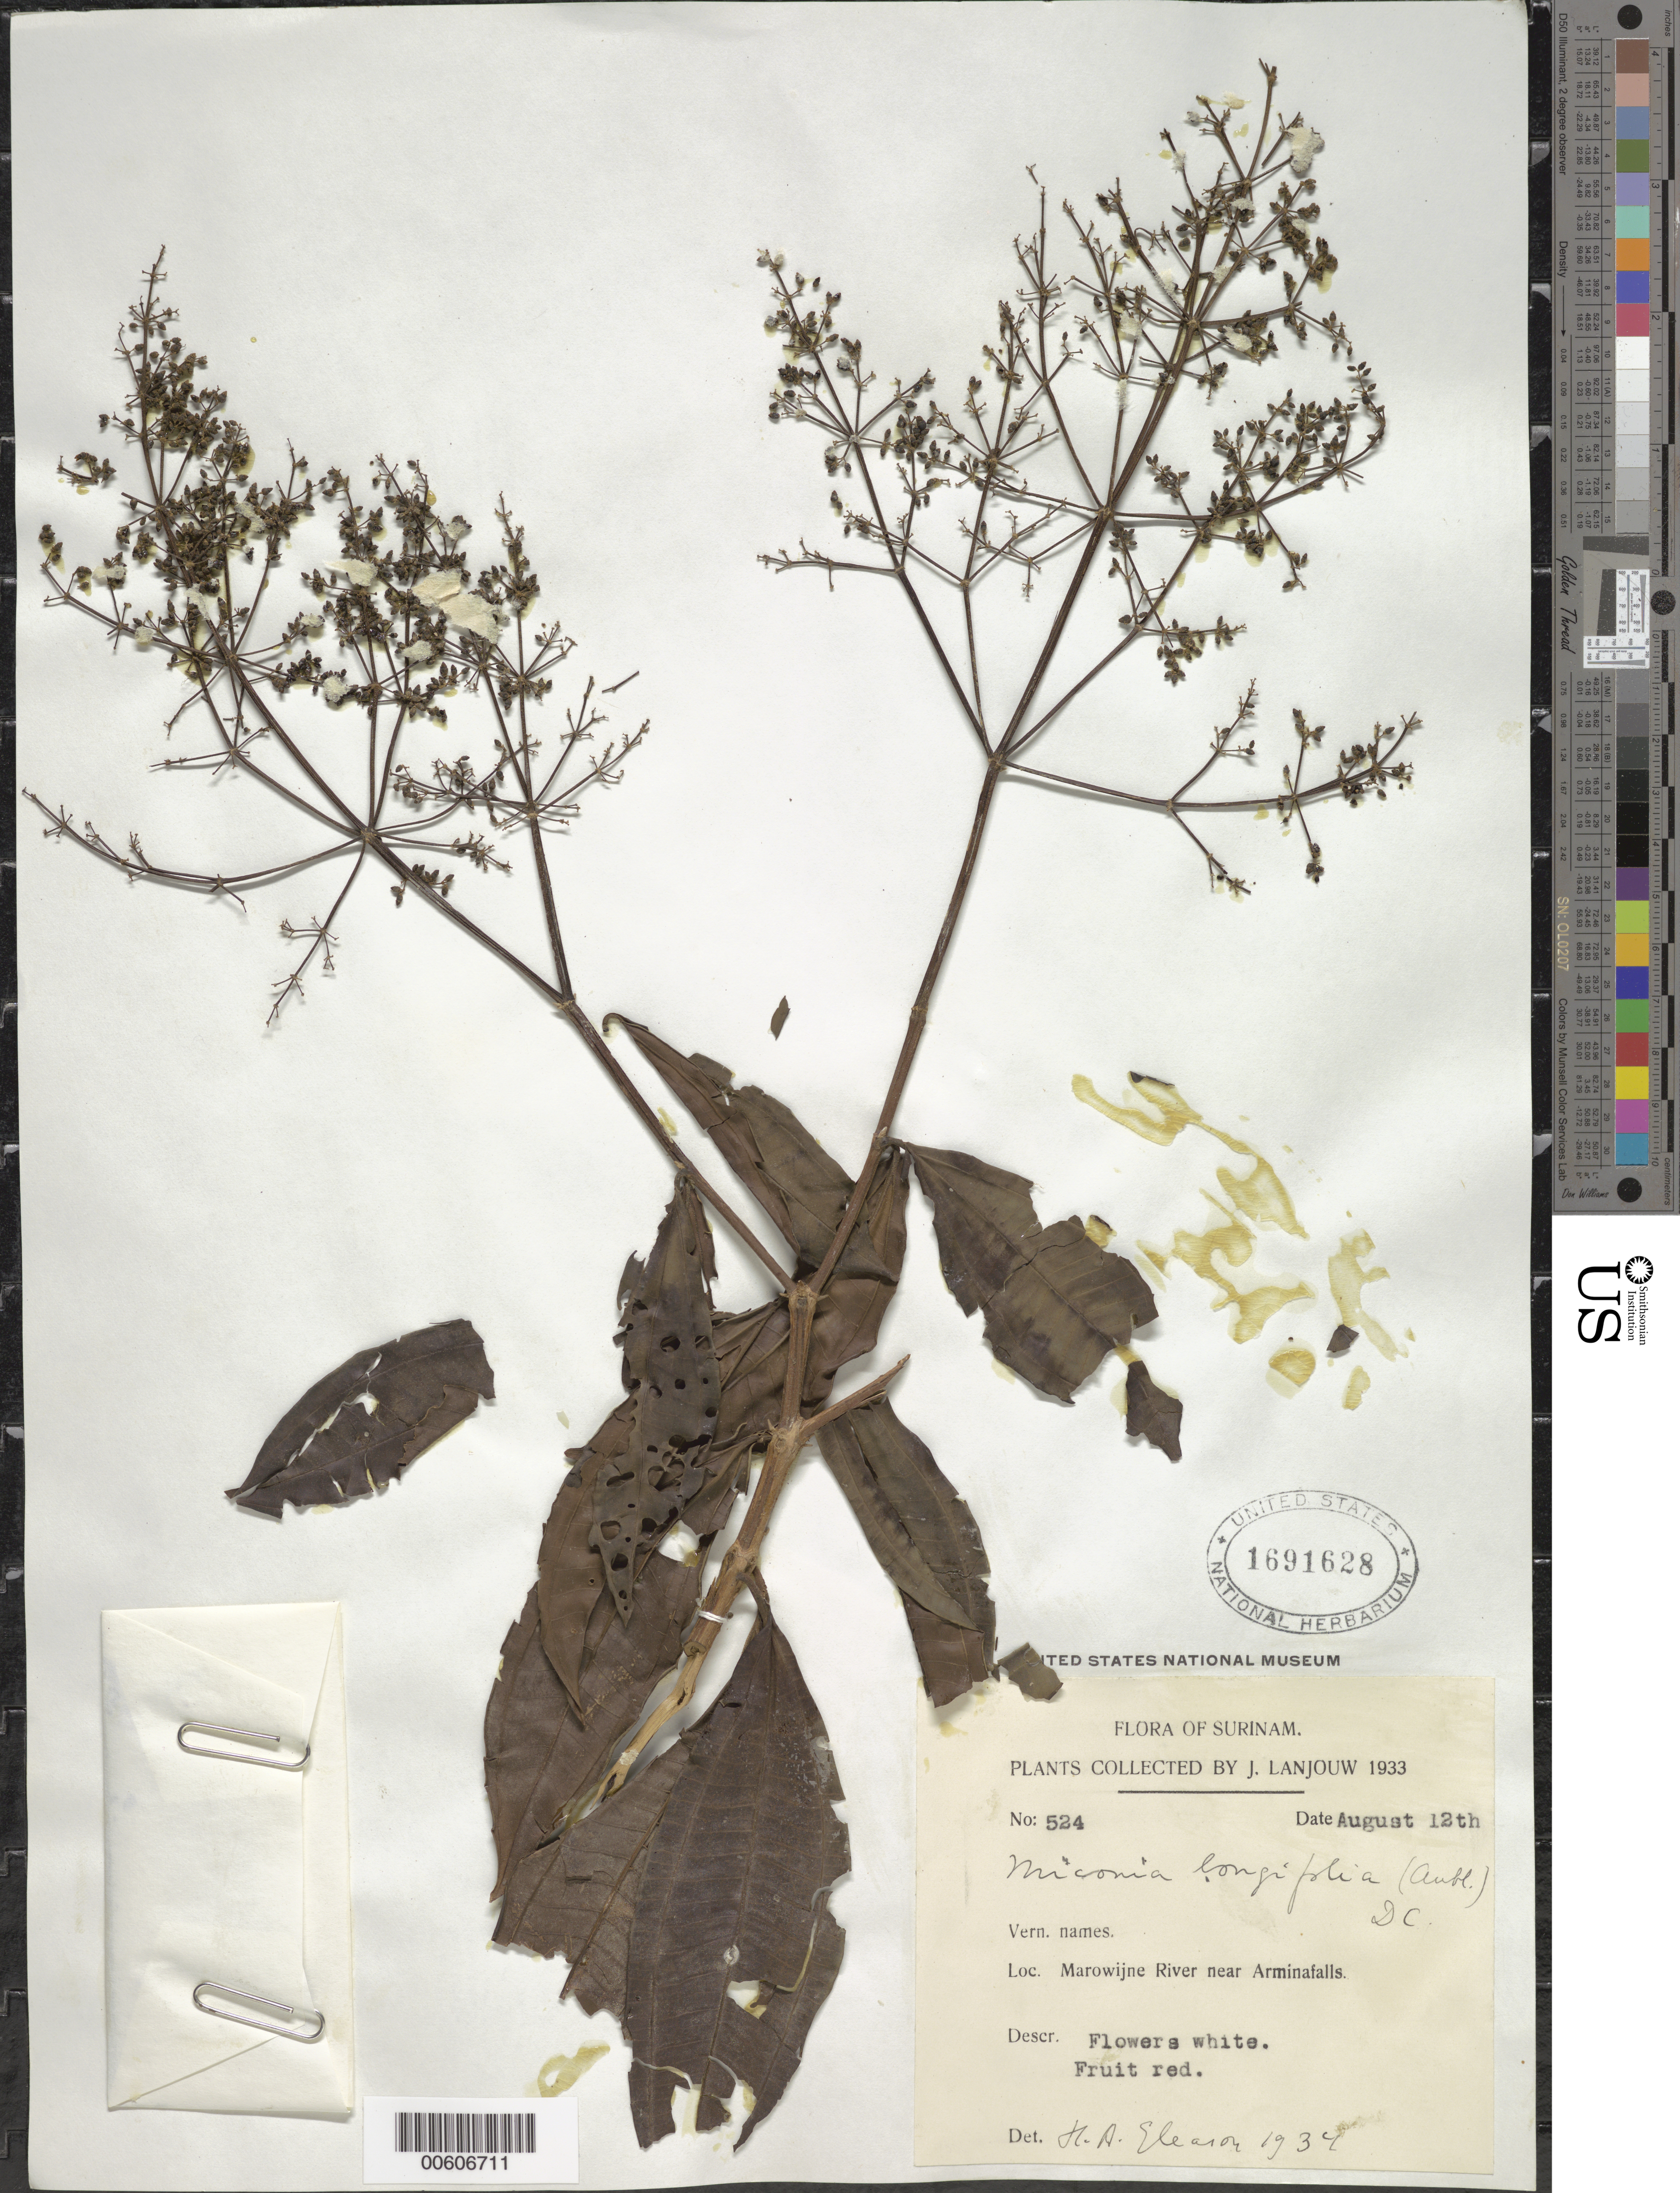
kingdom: Plantae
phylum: Tracheophyta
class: Magnoliopsida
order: Myrtales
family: Melastomataceae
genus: Miconia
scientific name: Miconia longifolia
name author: (Aubl.) DC.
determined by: Gleason, H. A.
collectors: J. Lanjouw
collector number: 524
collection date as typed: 12-Aug-33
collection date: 1933-08-12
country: Suriname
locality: Marowijne R., near Arminafalls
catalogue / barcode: US 1691628